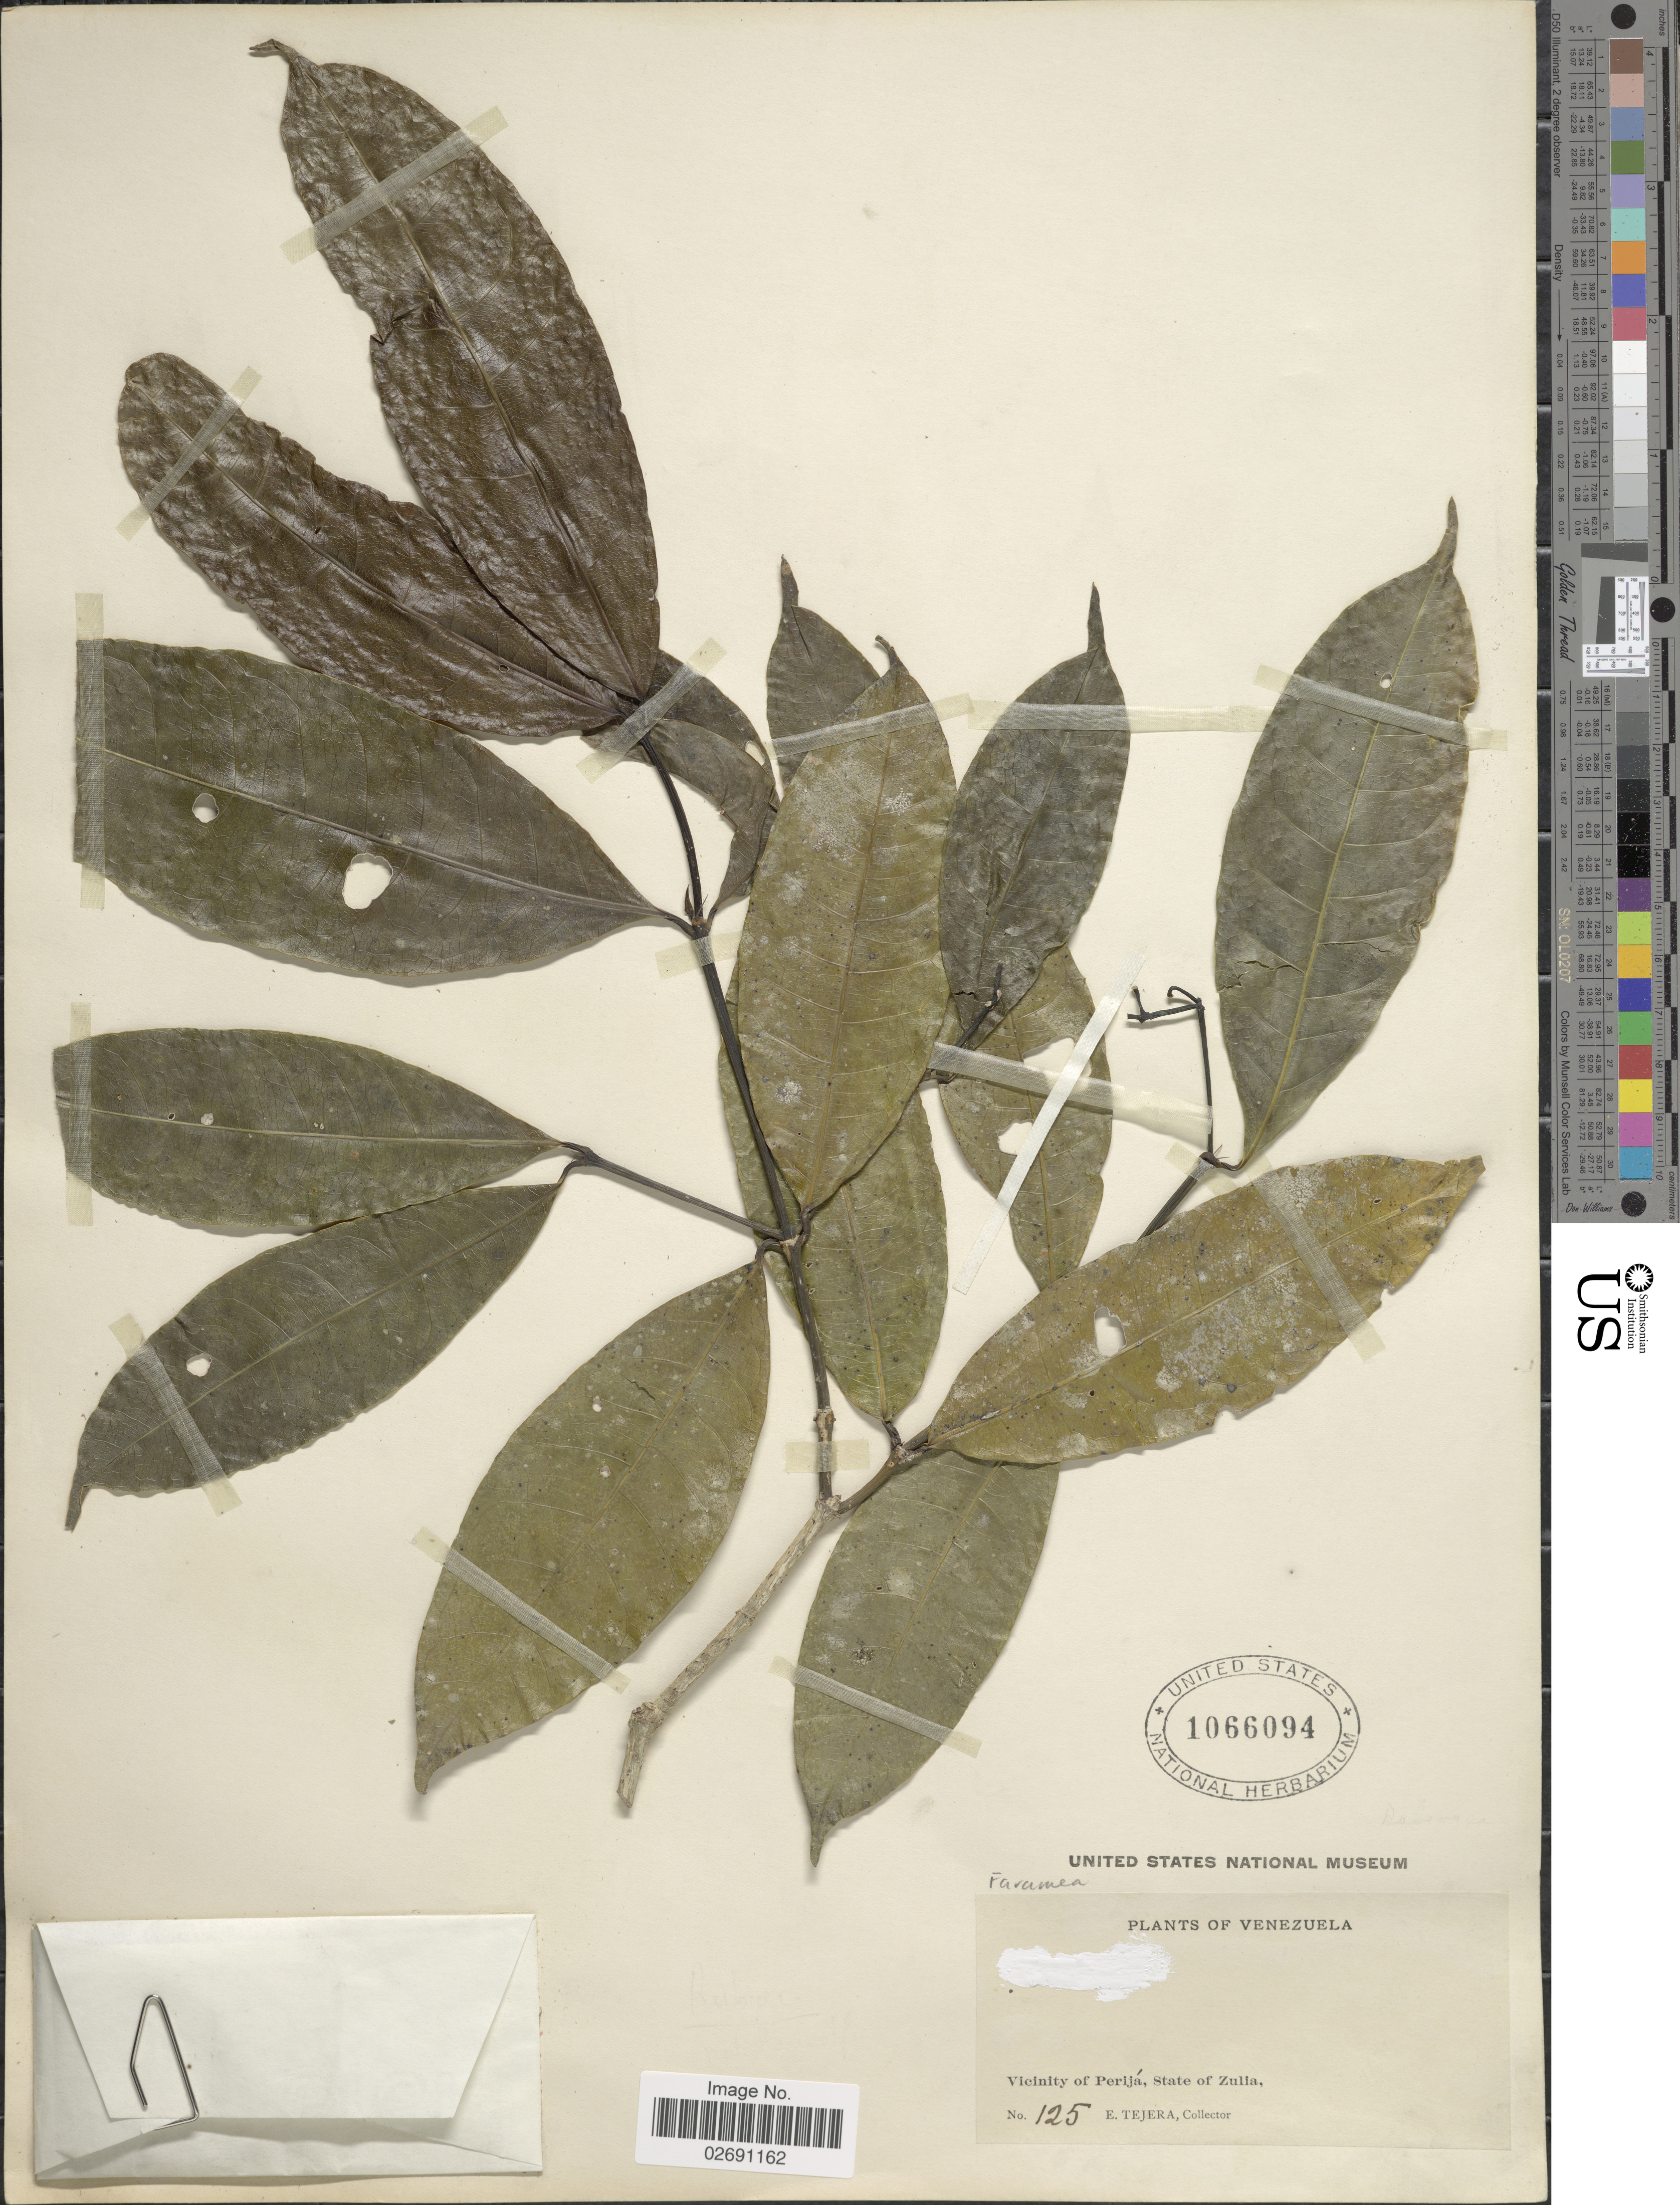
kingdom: Plantae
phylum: Tracheophyta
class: Magnoliopsida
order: Gentianales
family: Rubiaceae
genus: Faramea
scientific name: Faramea sp.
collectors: E. Tejera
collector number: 125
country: Venezuela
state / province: Zulia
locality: Vicinity of Perijá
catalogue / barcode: US 1066094